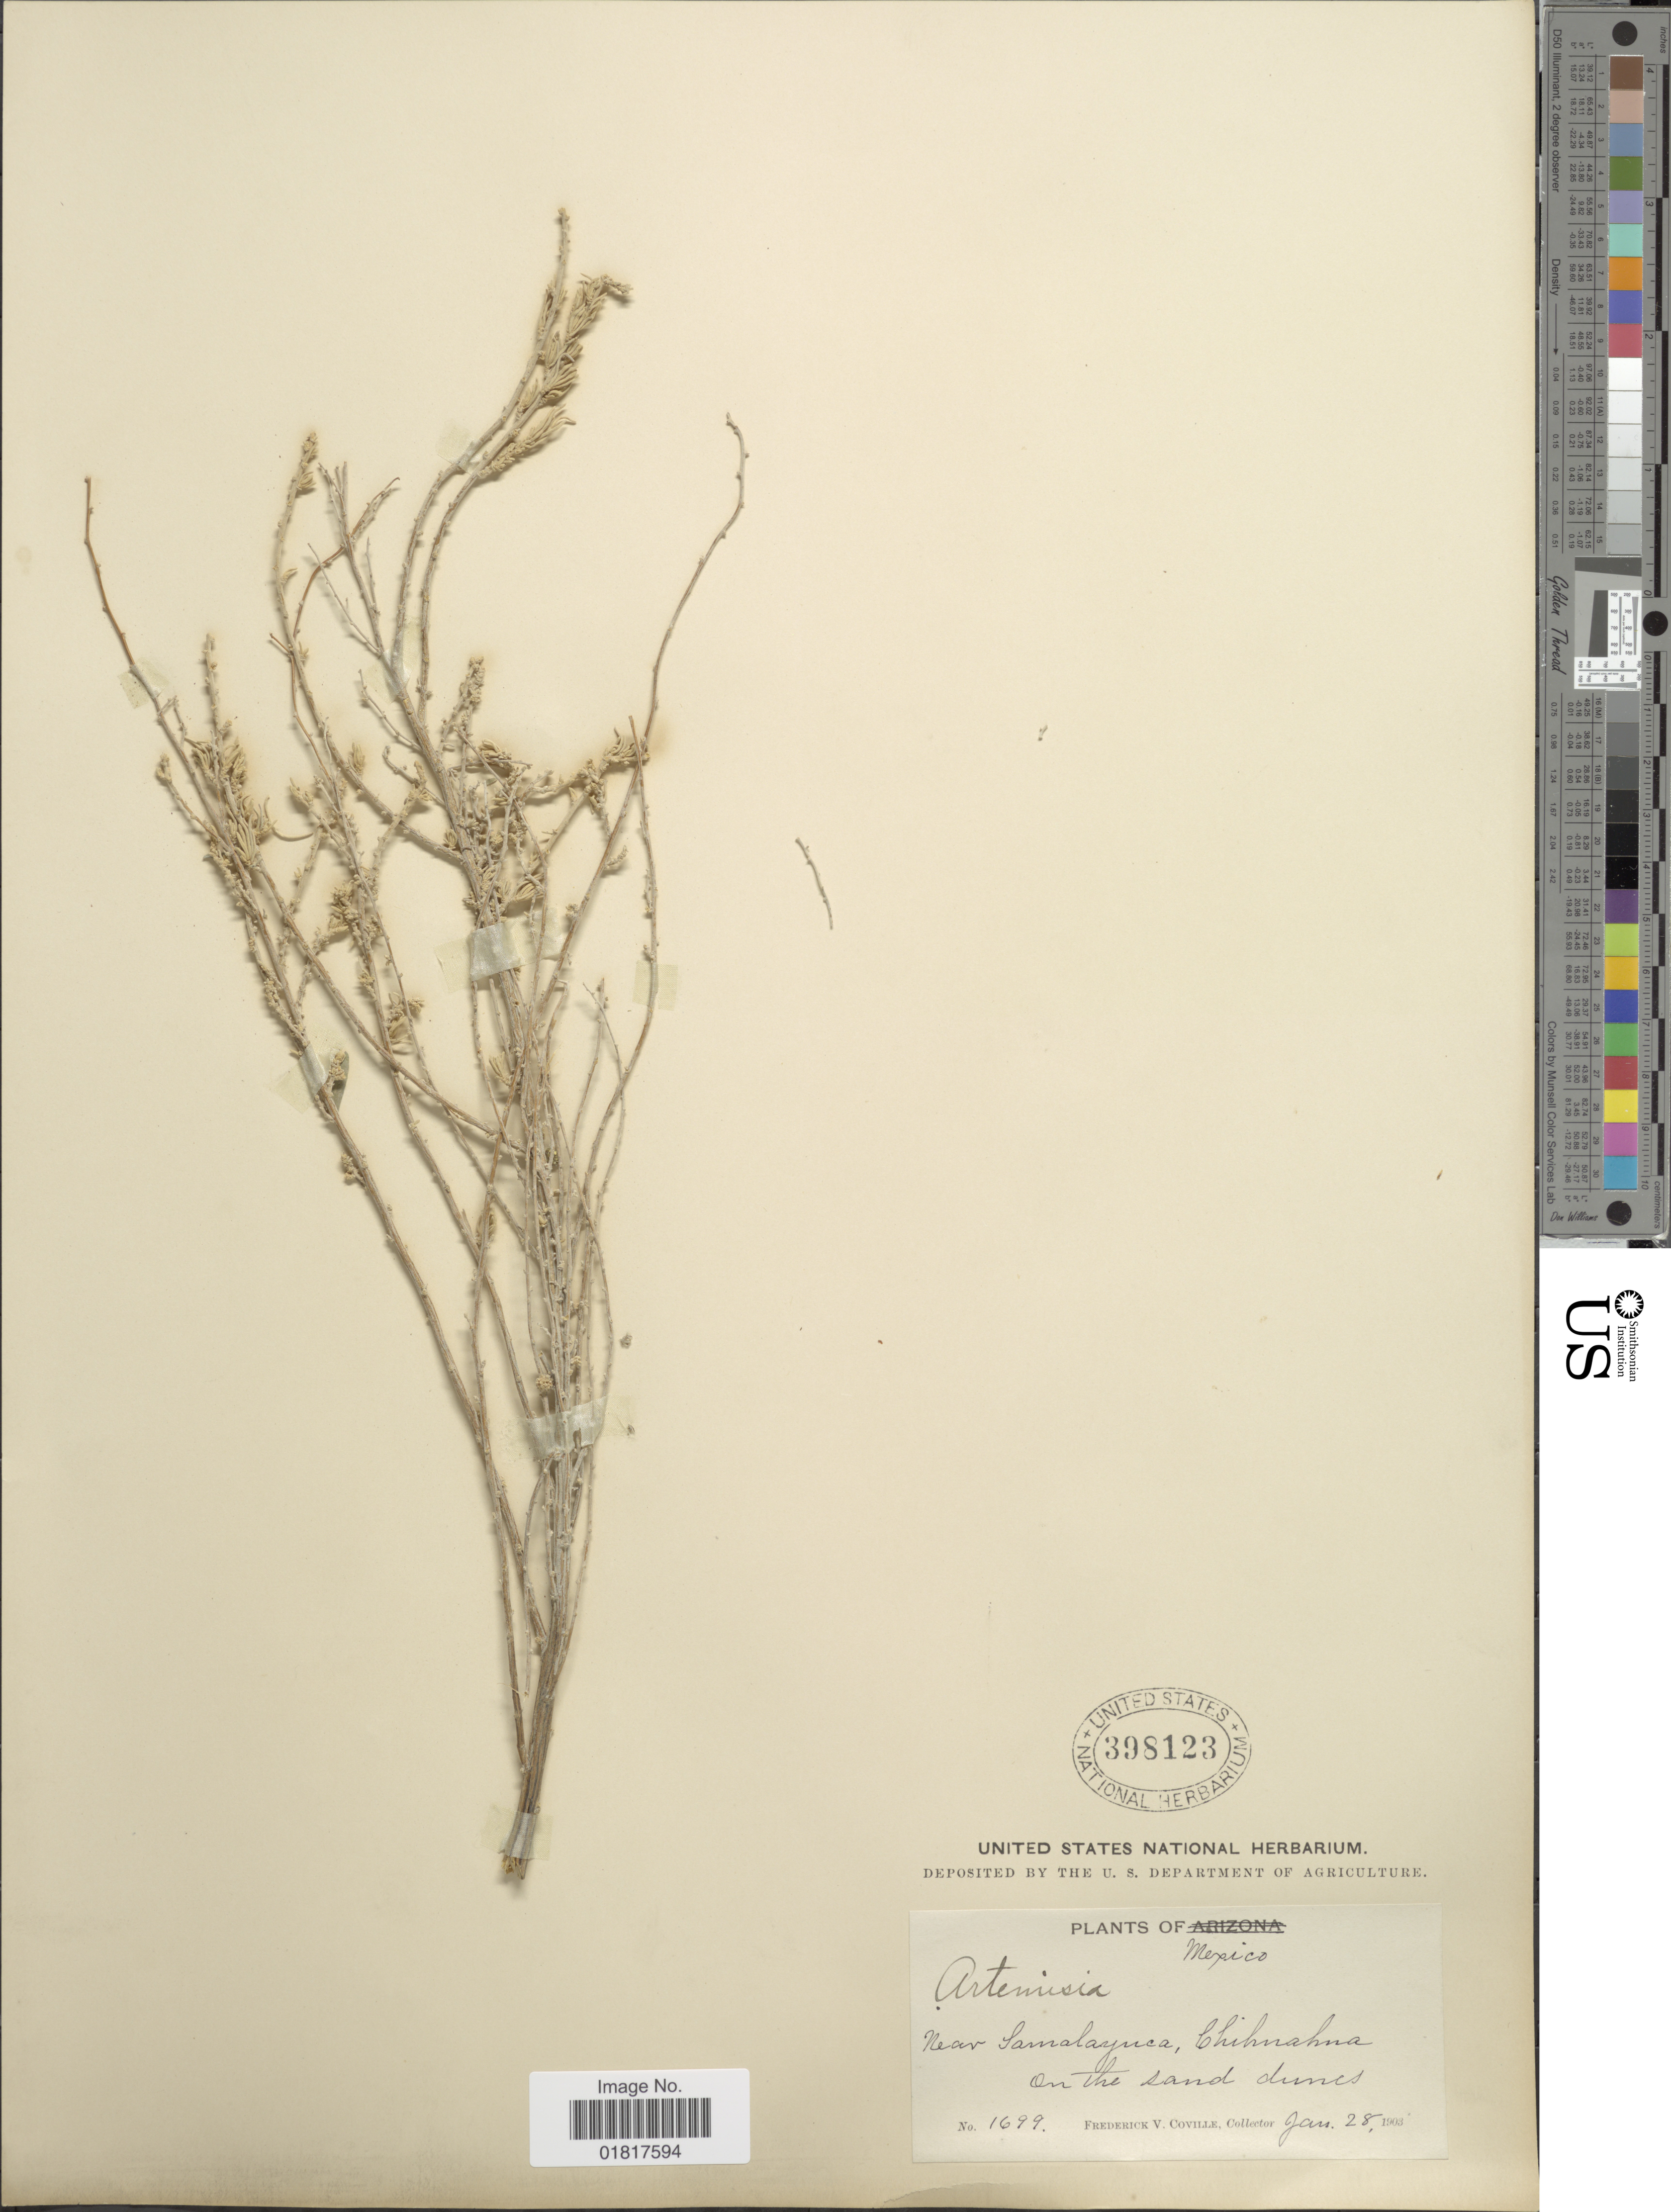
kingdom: Plantae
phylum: Tracheophyta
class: Magnoliopsida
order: Asterales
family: Asteraceae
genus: Artemisia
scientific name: Artemisia sp.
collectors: F. V. Coville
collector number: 1699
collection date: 1903-01-28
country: Mexico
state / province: Chihuahua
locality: Near Samalayuca, on the sand dunes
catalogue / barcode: US 398123